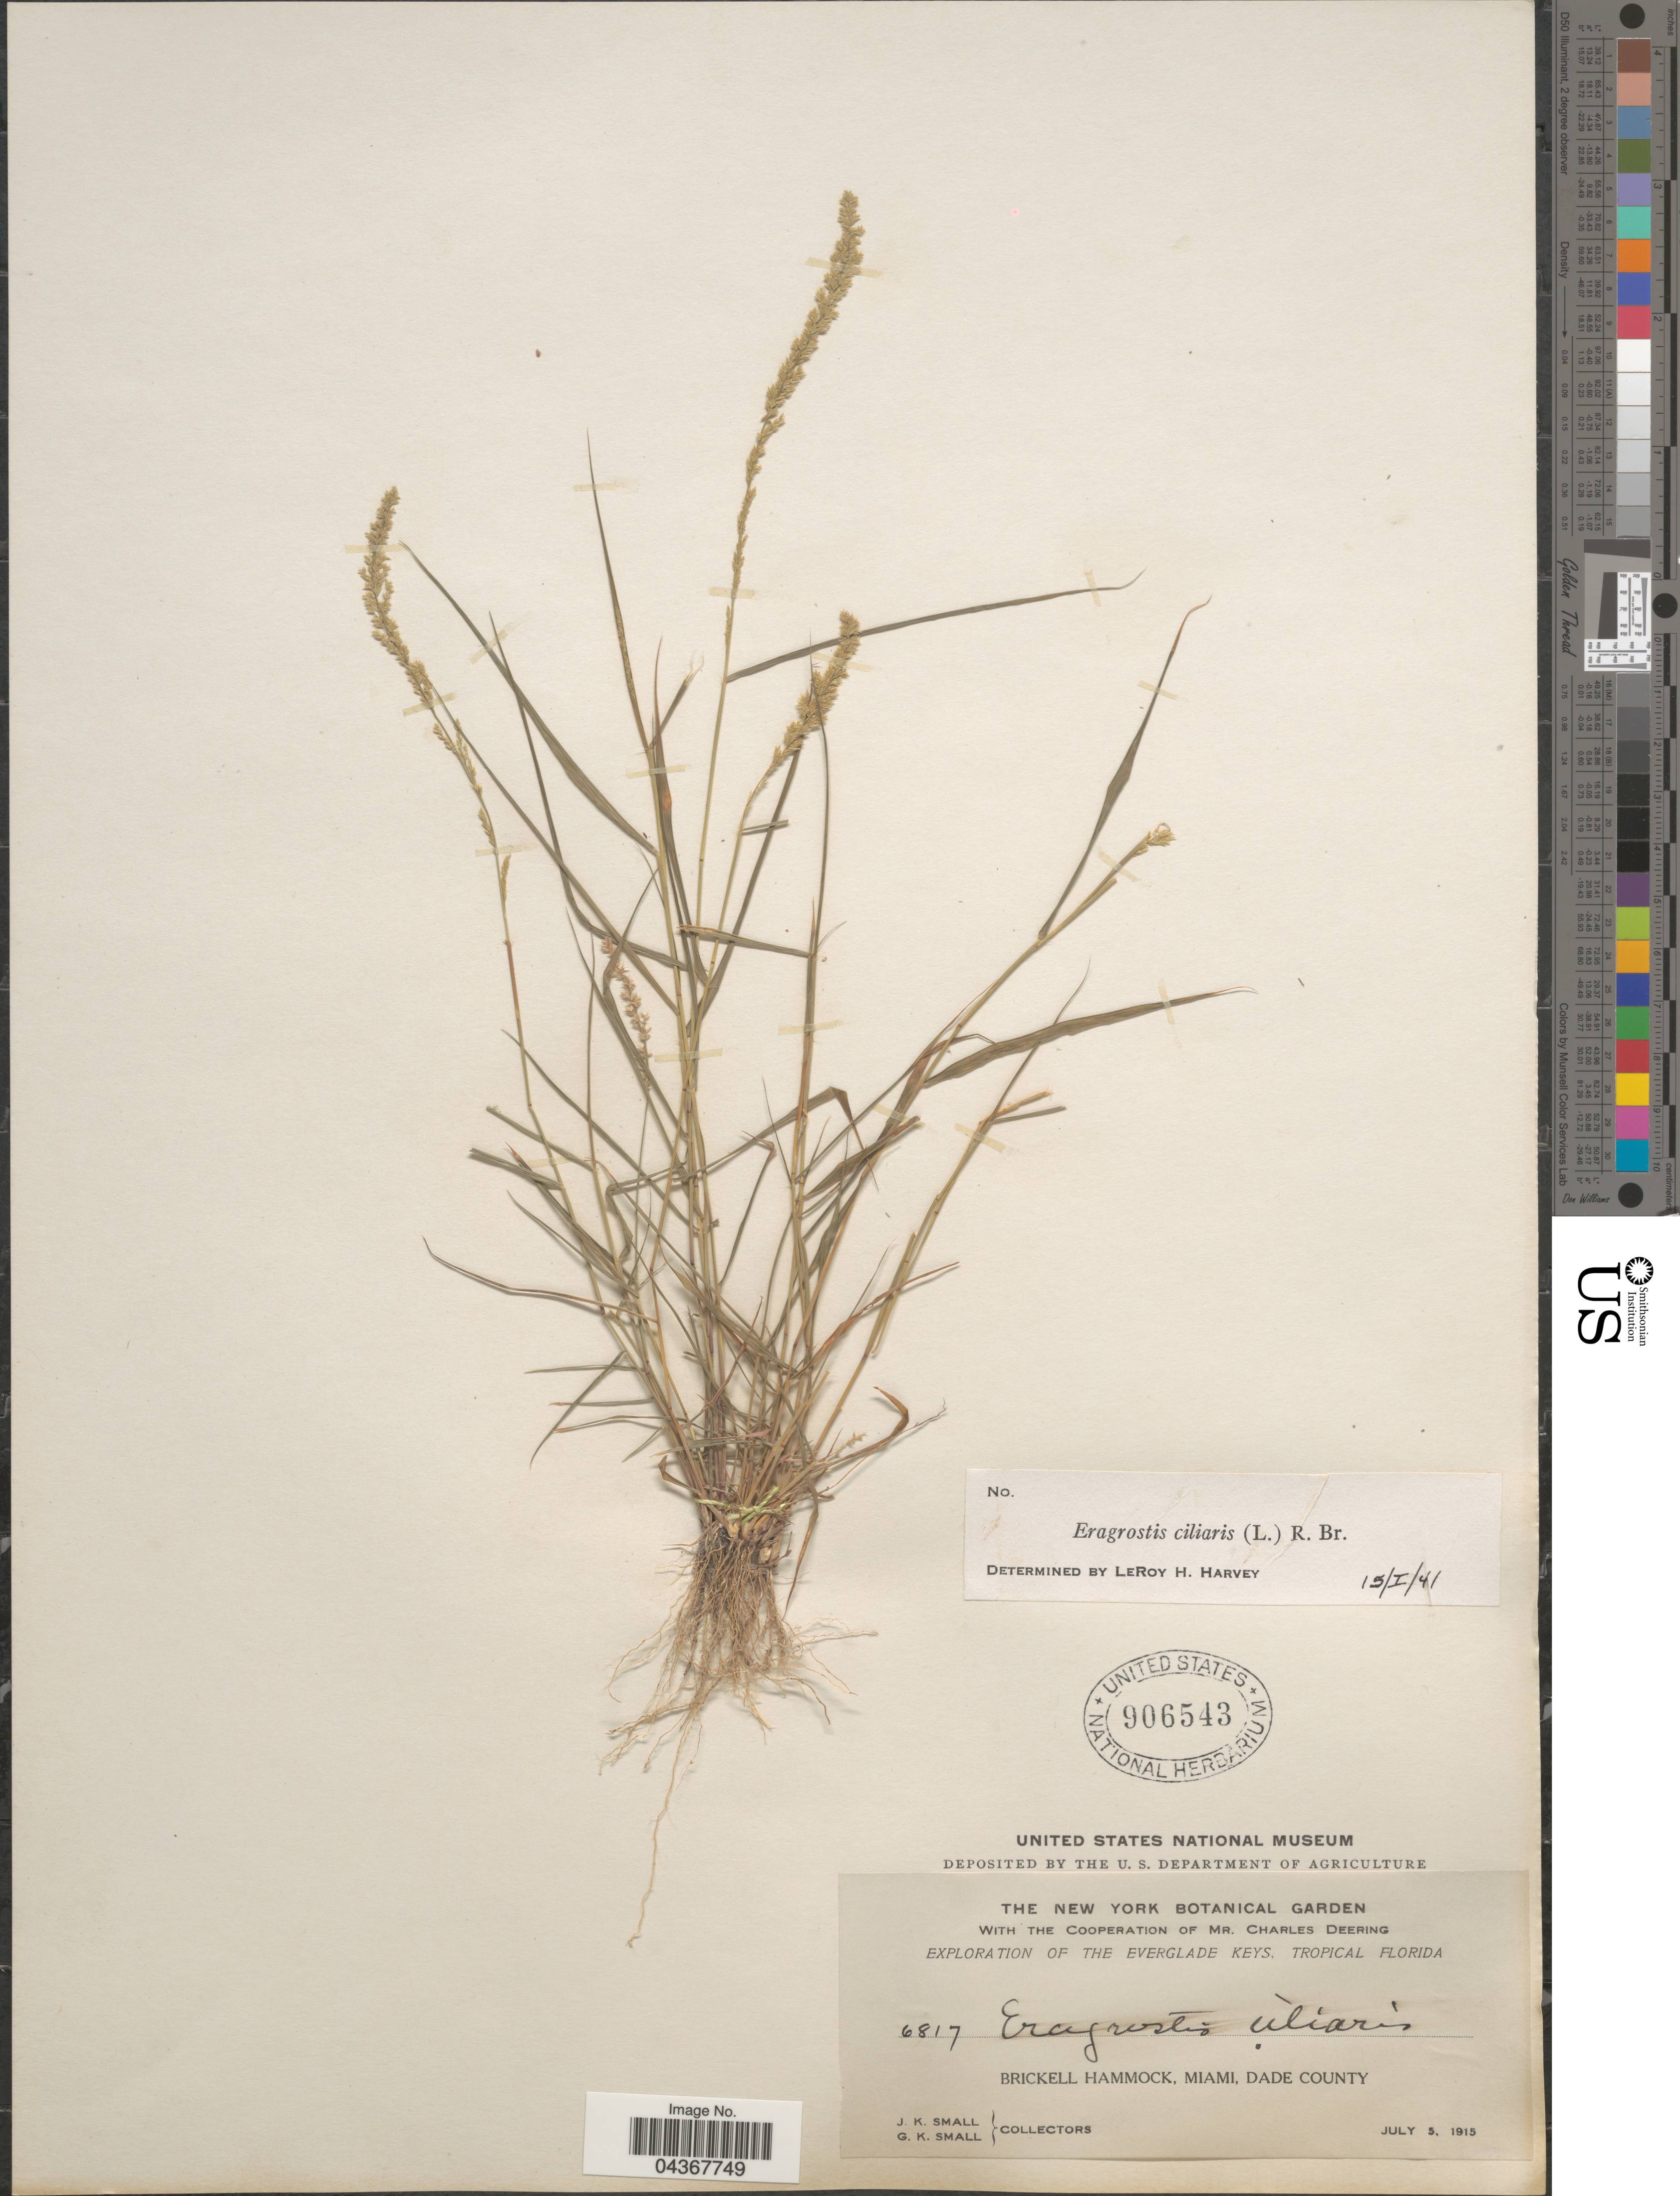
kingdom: Plantae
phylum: Tracheophyta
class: Liliopsida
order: Poales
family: Poaceae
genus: Eragrostis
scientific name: Eragrostis ciliaris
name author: (L.) R. Br.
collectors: J. K. Small & G. K. Small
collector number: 6817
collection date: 1915-07-05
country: United States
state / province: Florida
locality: Exploration of the Everglade Keys, Tropical Florida. Brickell Hammock, Miami, Dade County.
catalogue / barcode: US 906543